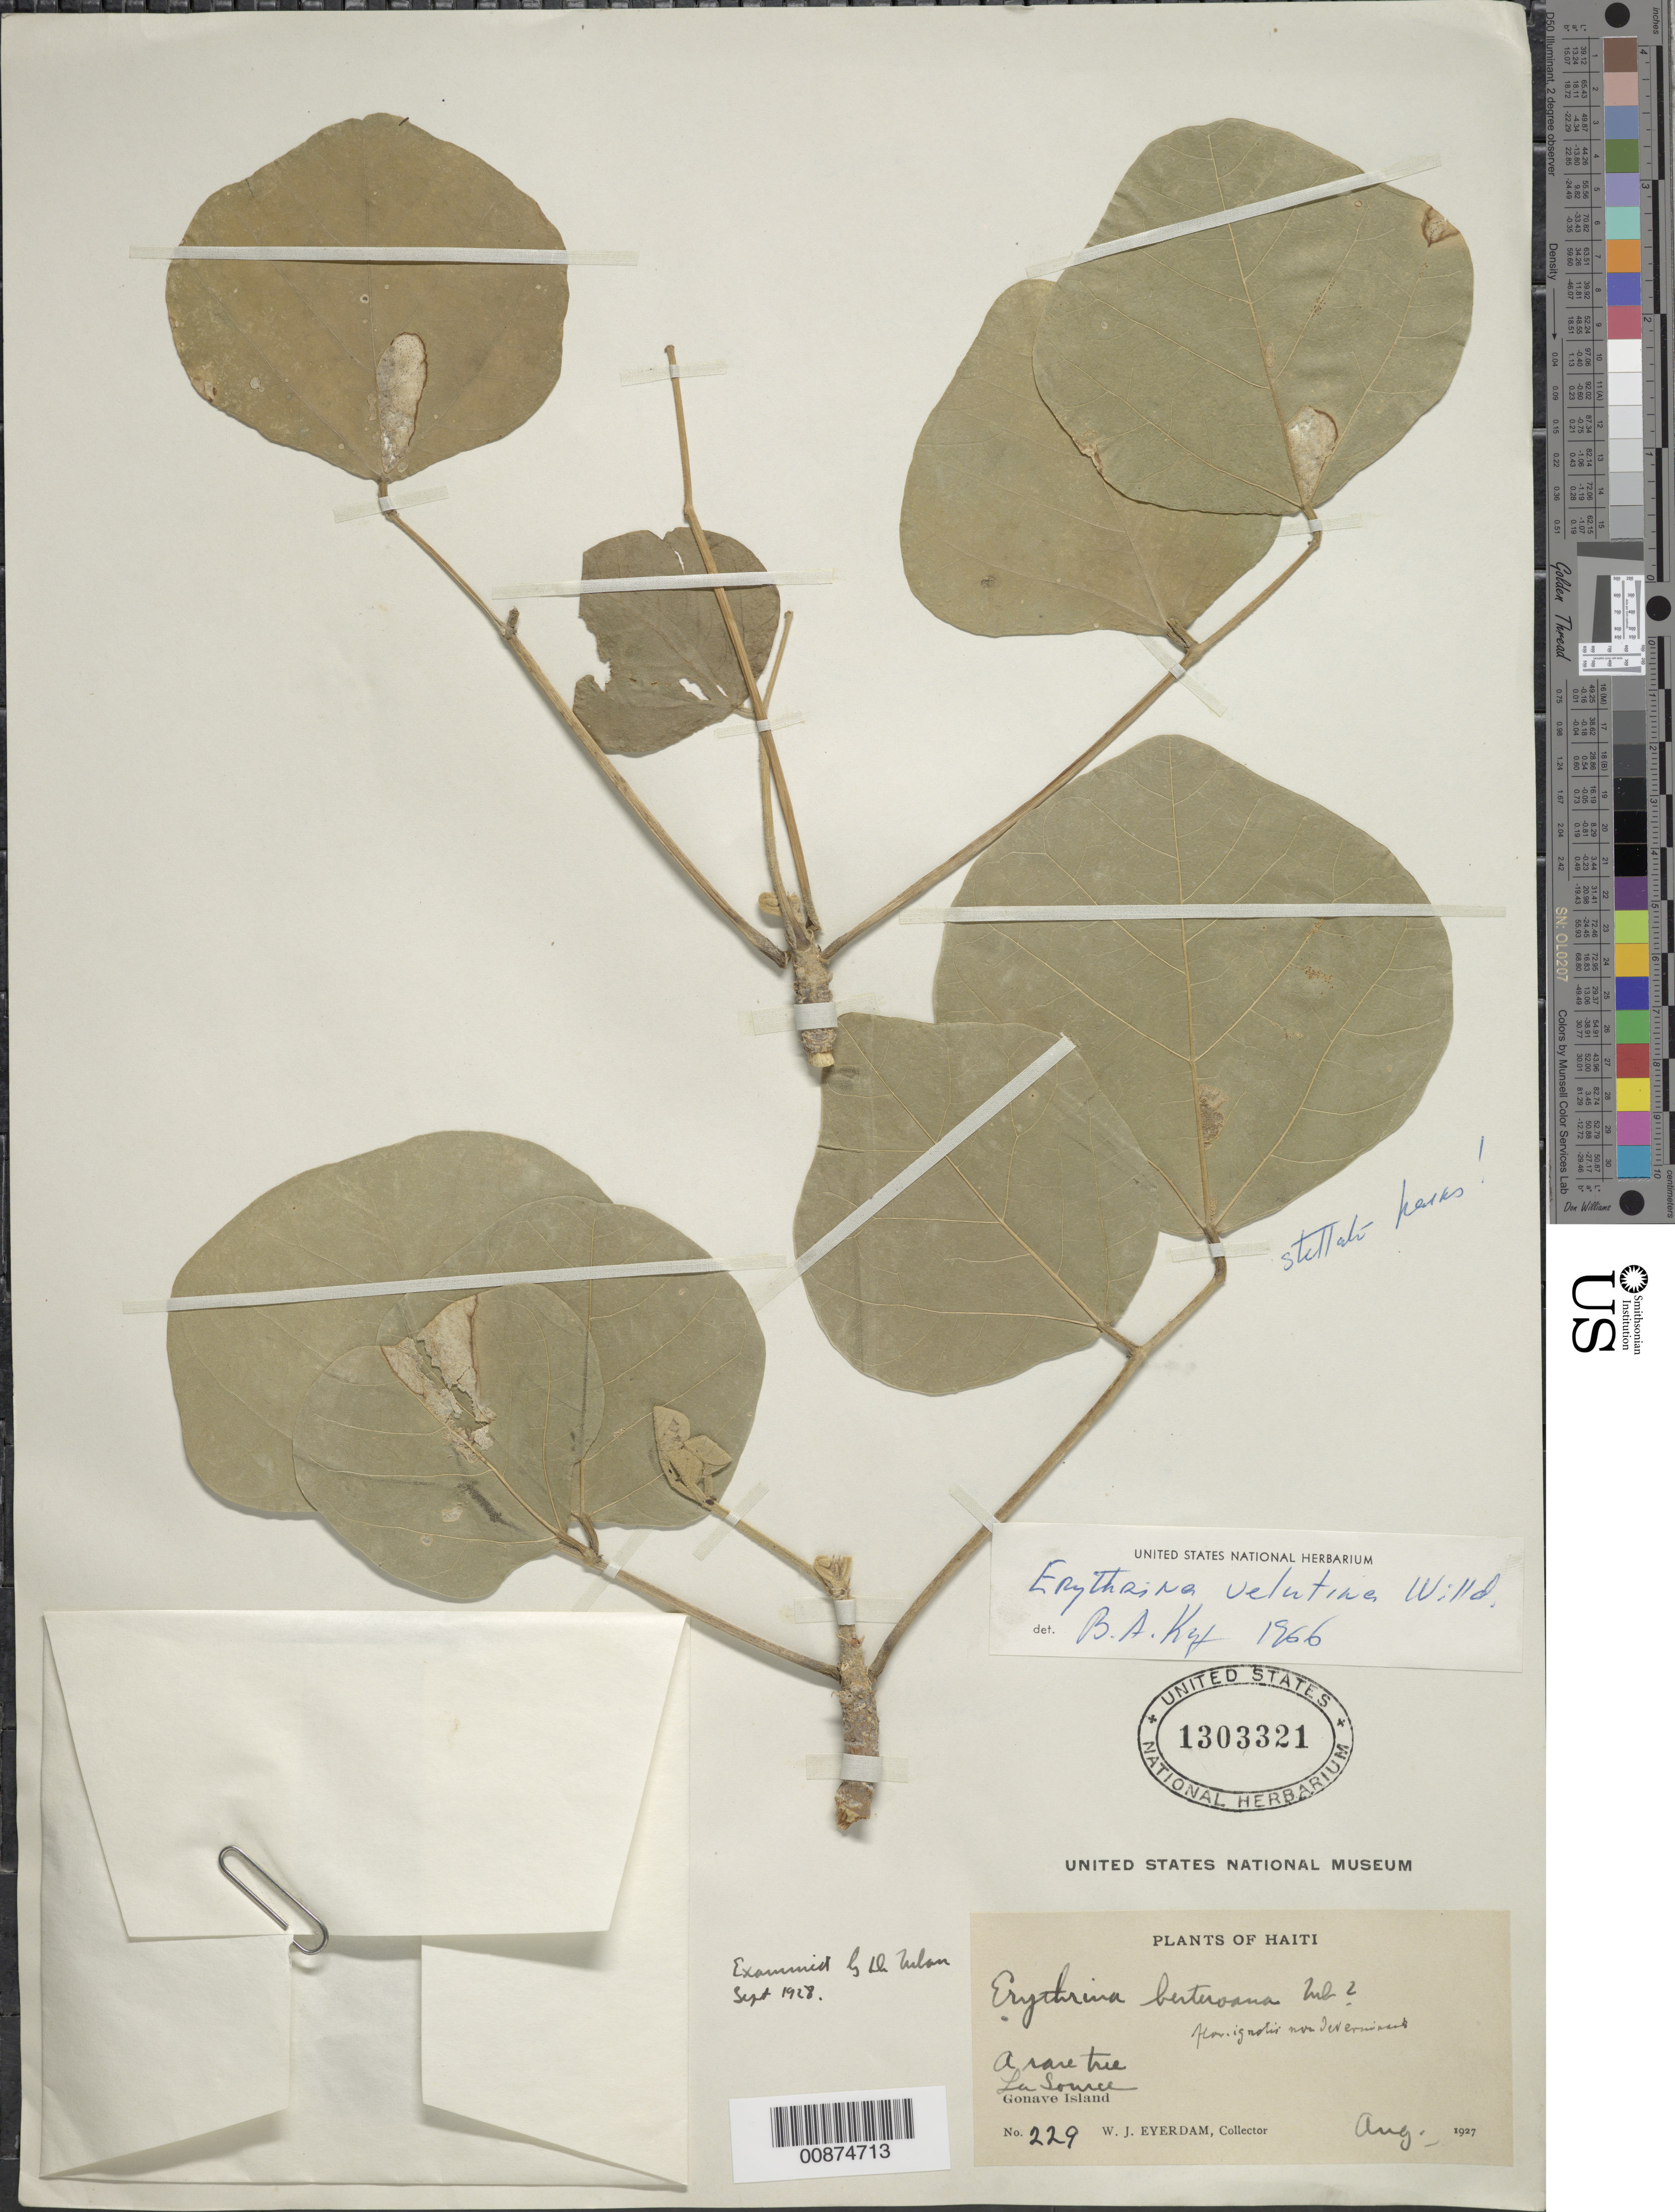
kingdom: Plantae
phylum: Tracheophyta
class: Magnoliopsida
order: Fabales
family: Fabaceae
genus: Erythrina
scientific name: Erythrina velutina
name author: Willd.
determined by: Krukoff, B. A.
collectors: W. J. Eyerdam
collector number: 229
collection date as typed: Aug 1927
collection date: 1927-08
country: Haiti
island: Île de la Gonâve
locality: La Source. Gonave Island.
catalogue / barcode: US 1303321